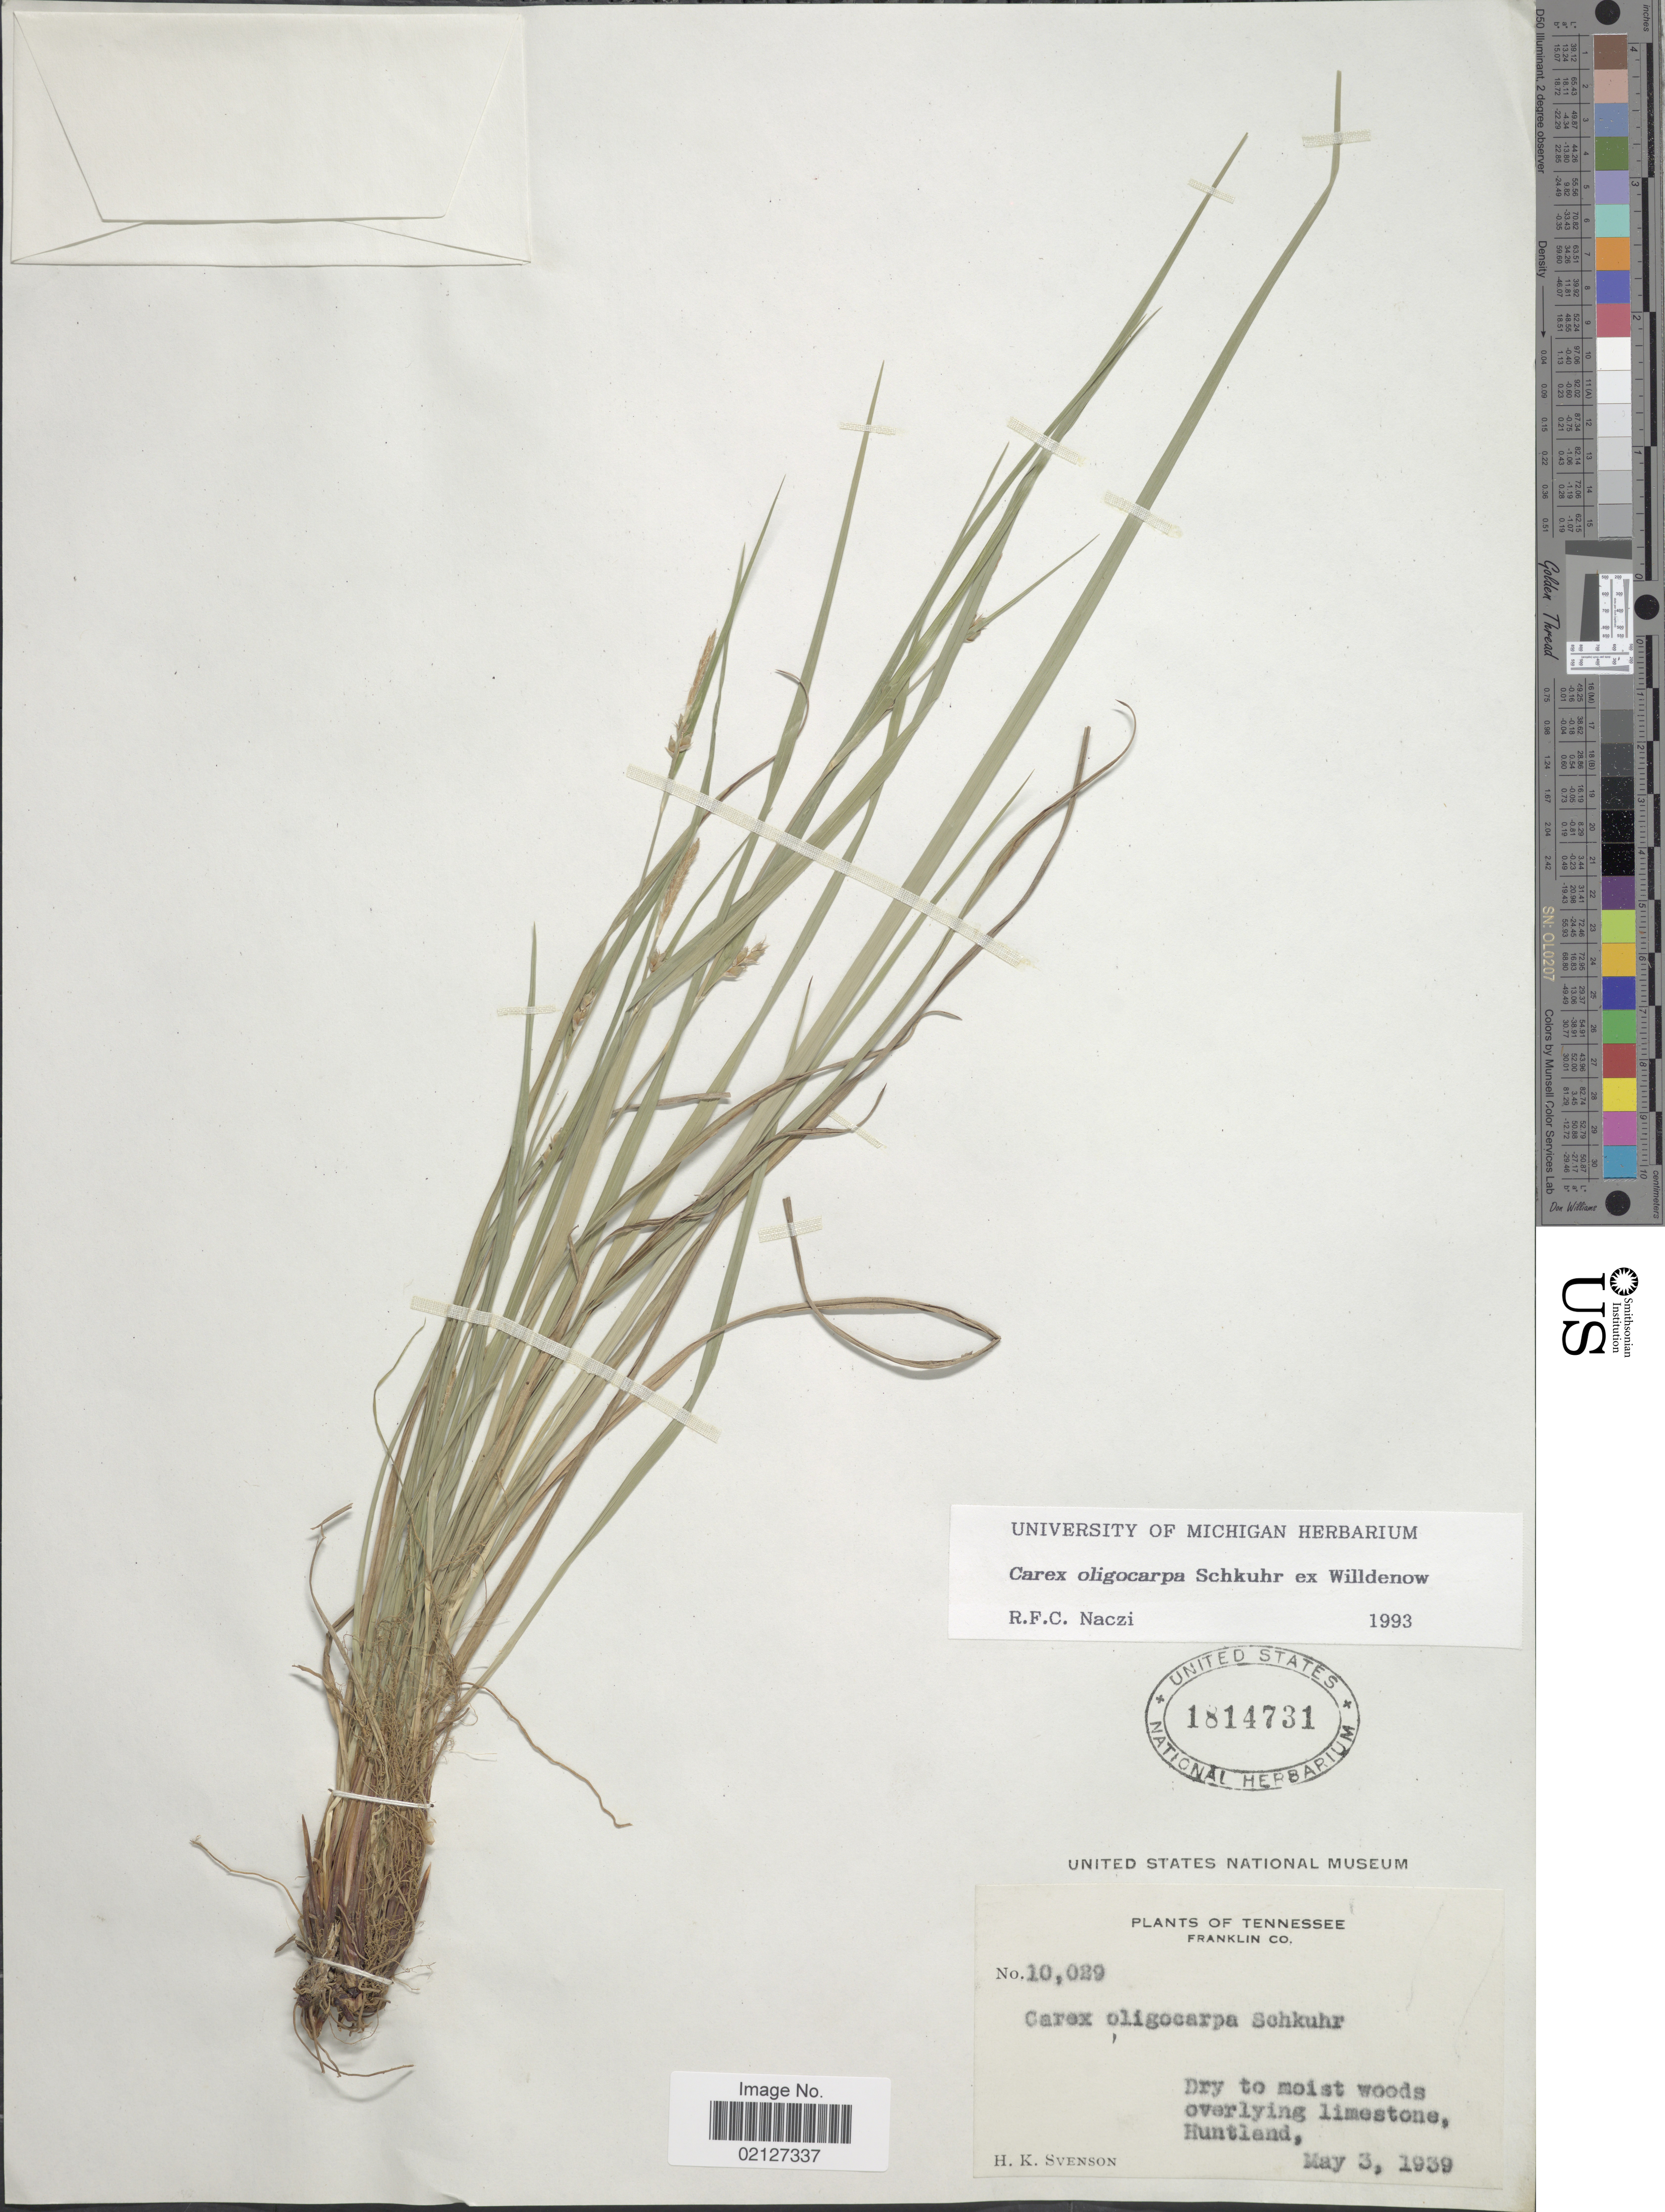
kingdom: Plantae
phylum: Tracheophyta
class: Liliopsida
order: Poales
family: Cyperaceae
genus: Carex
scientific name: Carex oligocarpa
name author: Willd.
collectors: H. K. Svenson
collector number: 10029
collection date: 1939-05-03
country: United States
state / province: Tennessee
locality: Franklin Co., Huntland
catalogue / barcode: US 1814731